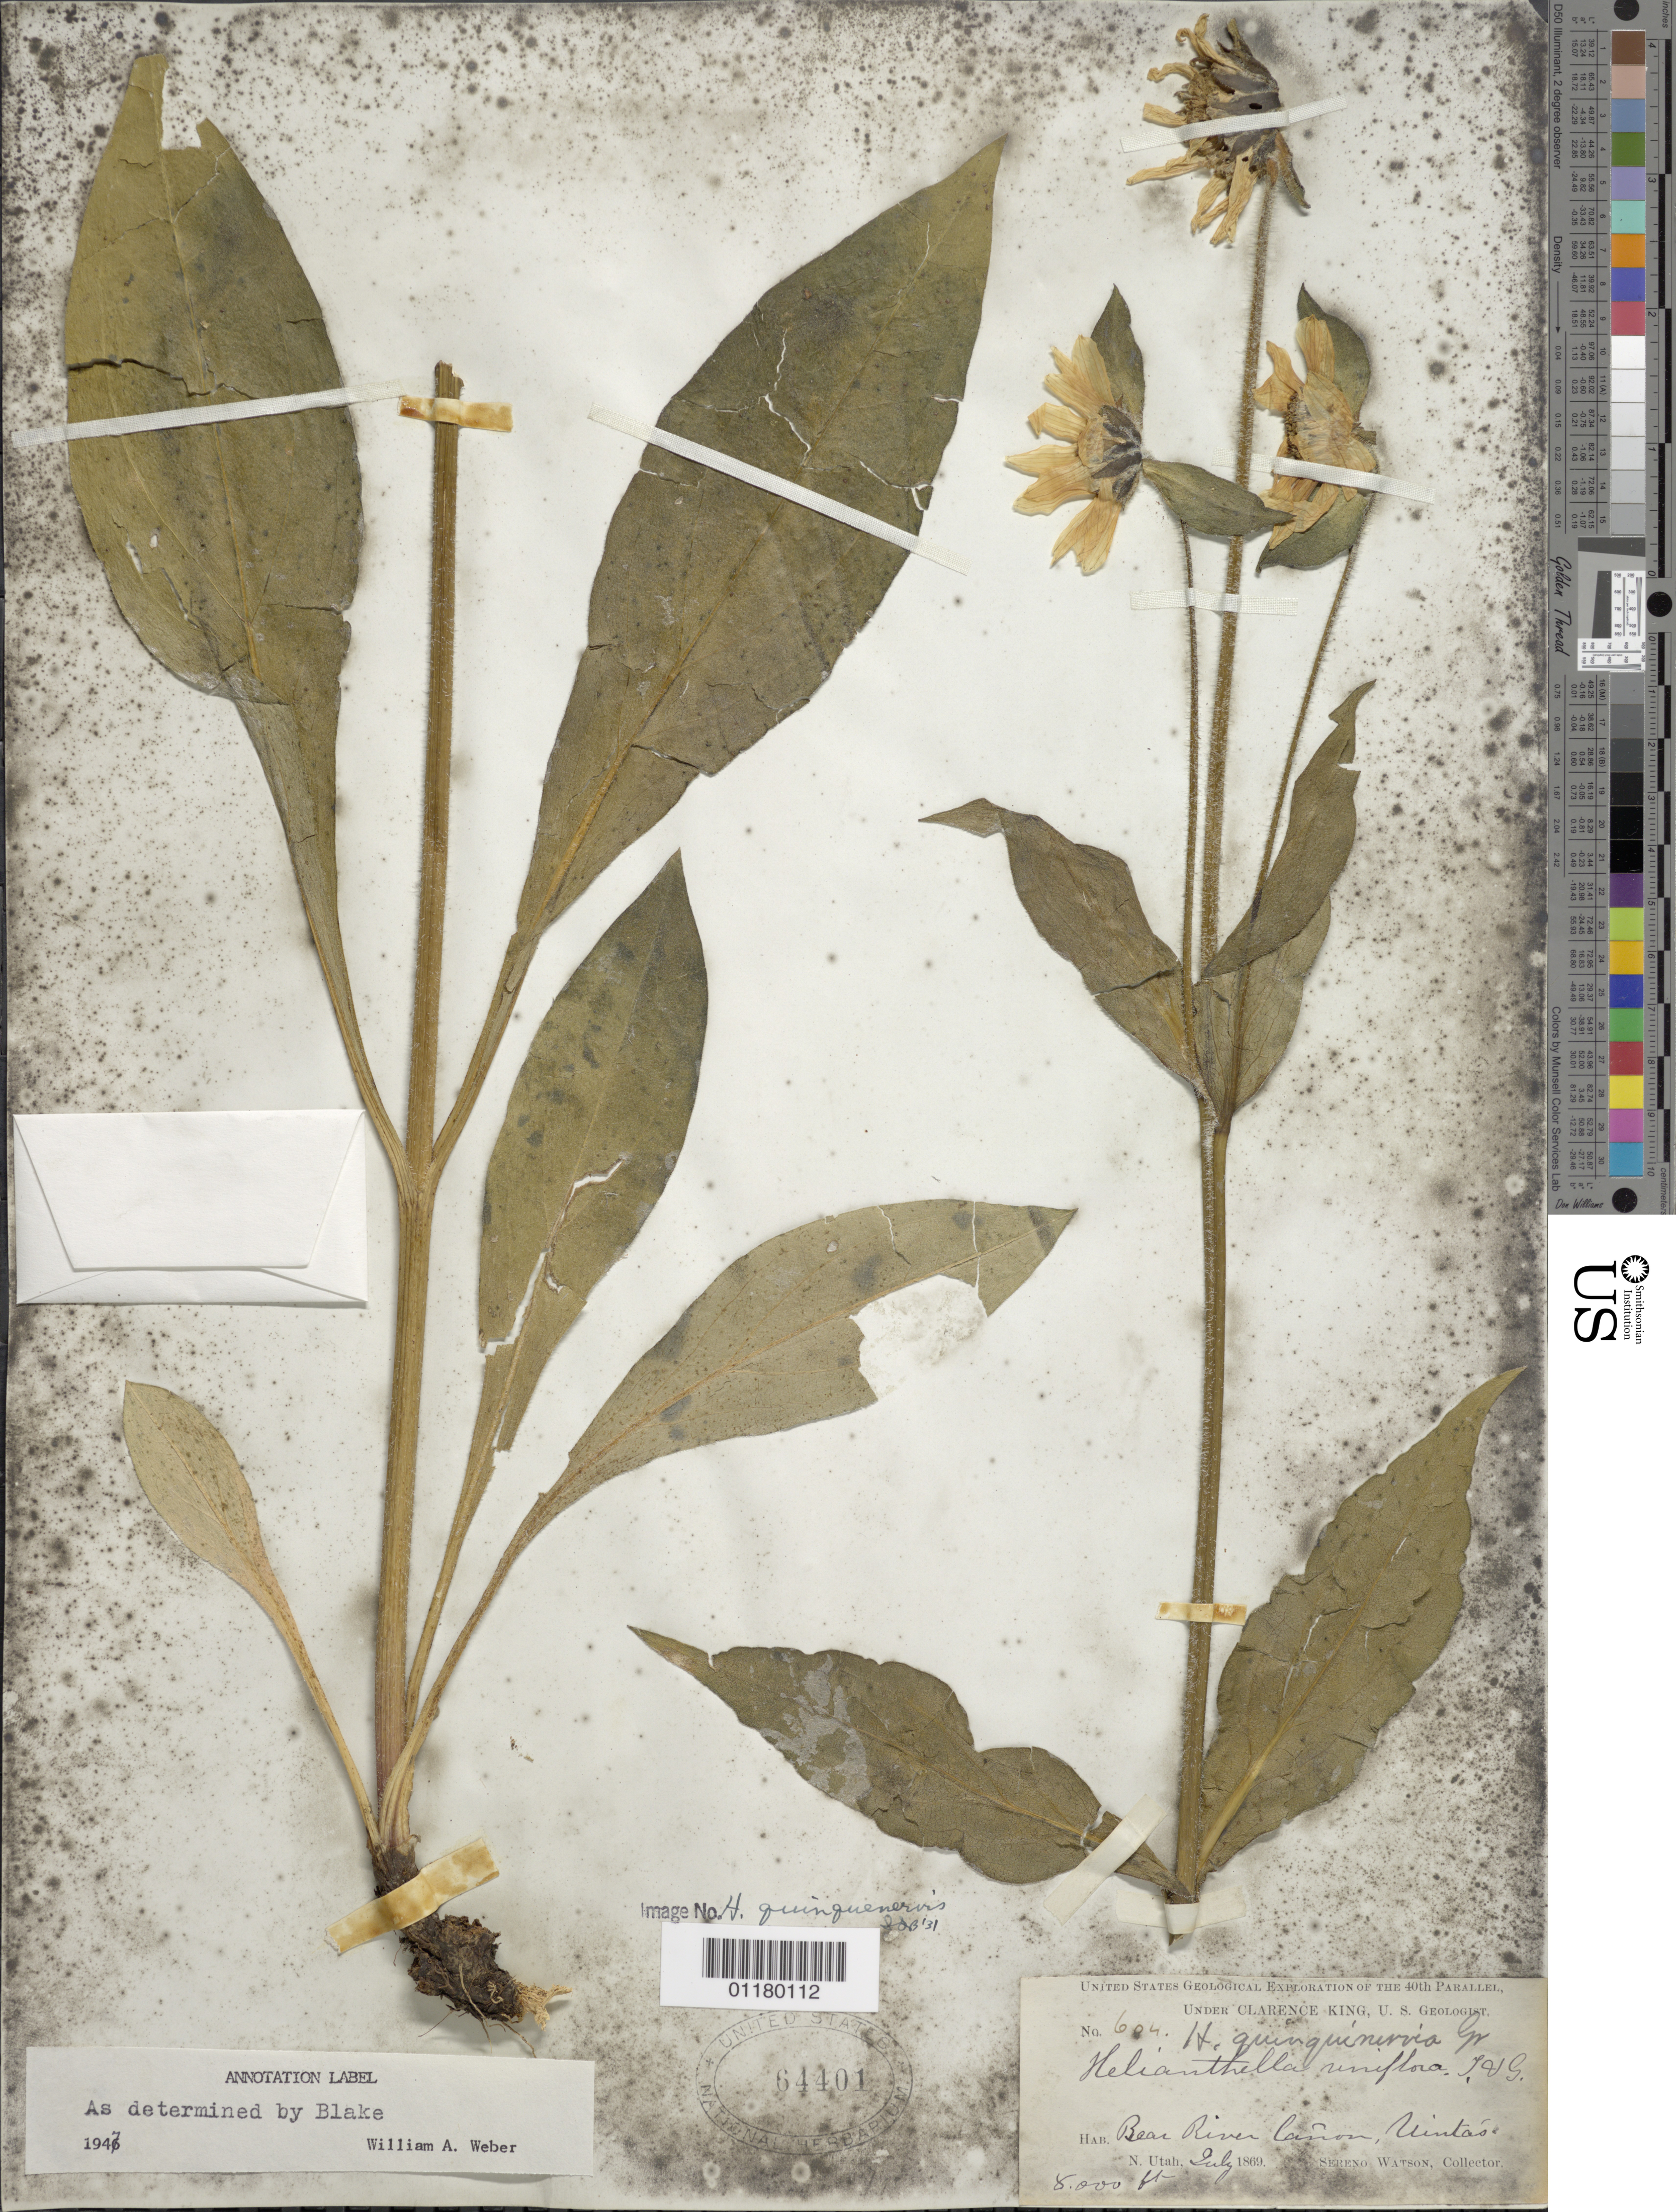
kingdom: Plantae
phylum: Tracheophyta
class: Magnoliopsida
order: Asterales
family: Asteraceae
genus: Helianthella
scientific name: Helianthella quinquenervis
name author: (Hook.) A. Gray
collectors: S. Watson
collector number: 604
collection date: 1869-07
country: United States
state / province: Utah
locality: Bear River Canyon, Uintas, N. Utah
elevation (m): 2438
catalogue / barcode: US 64401